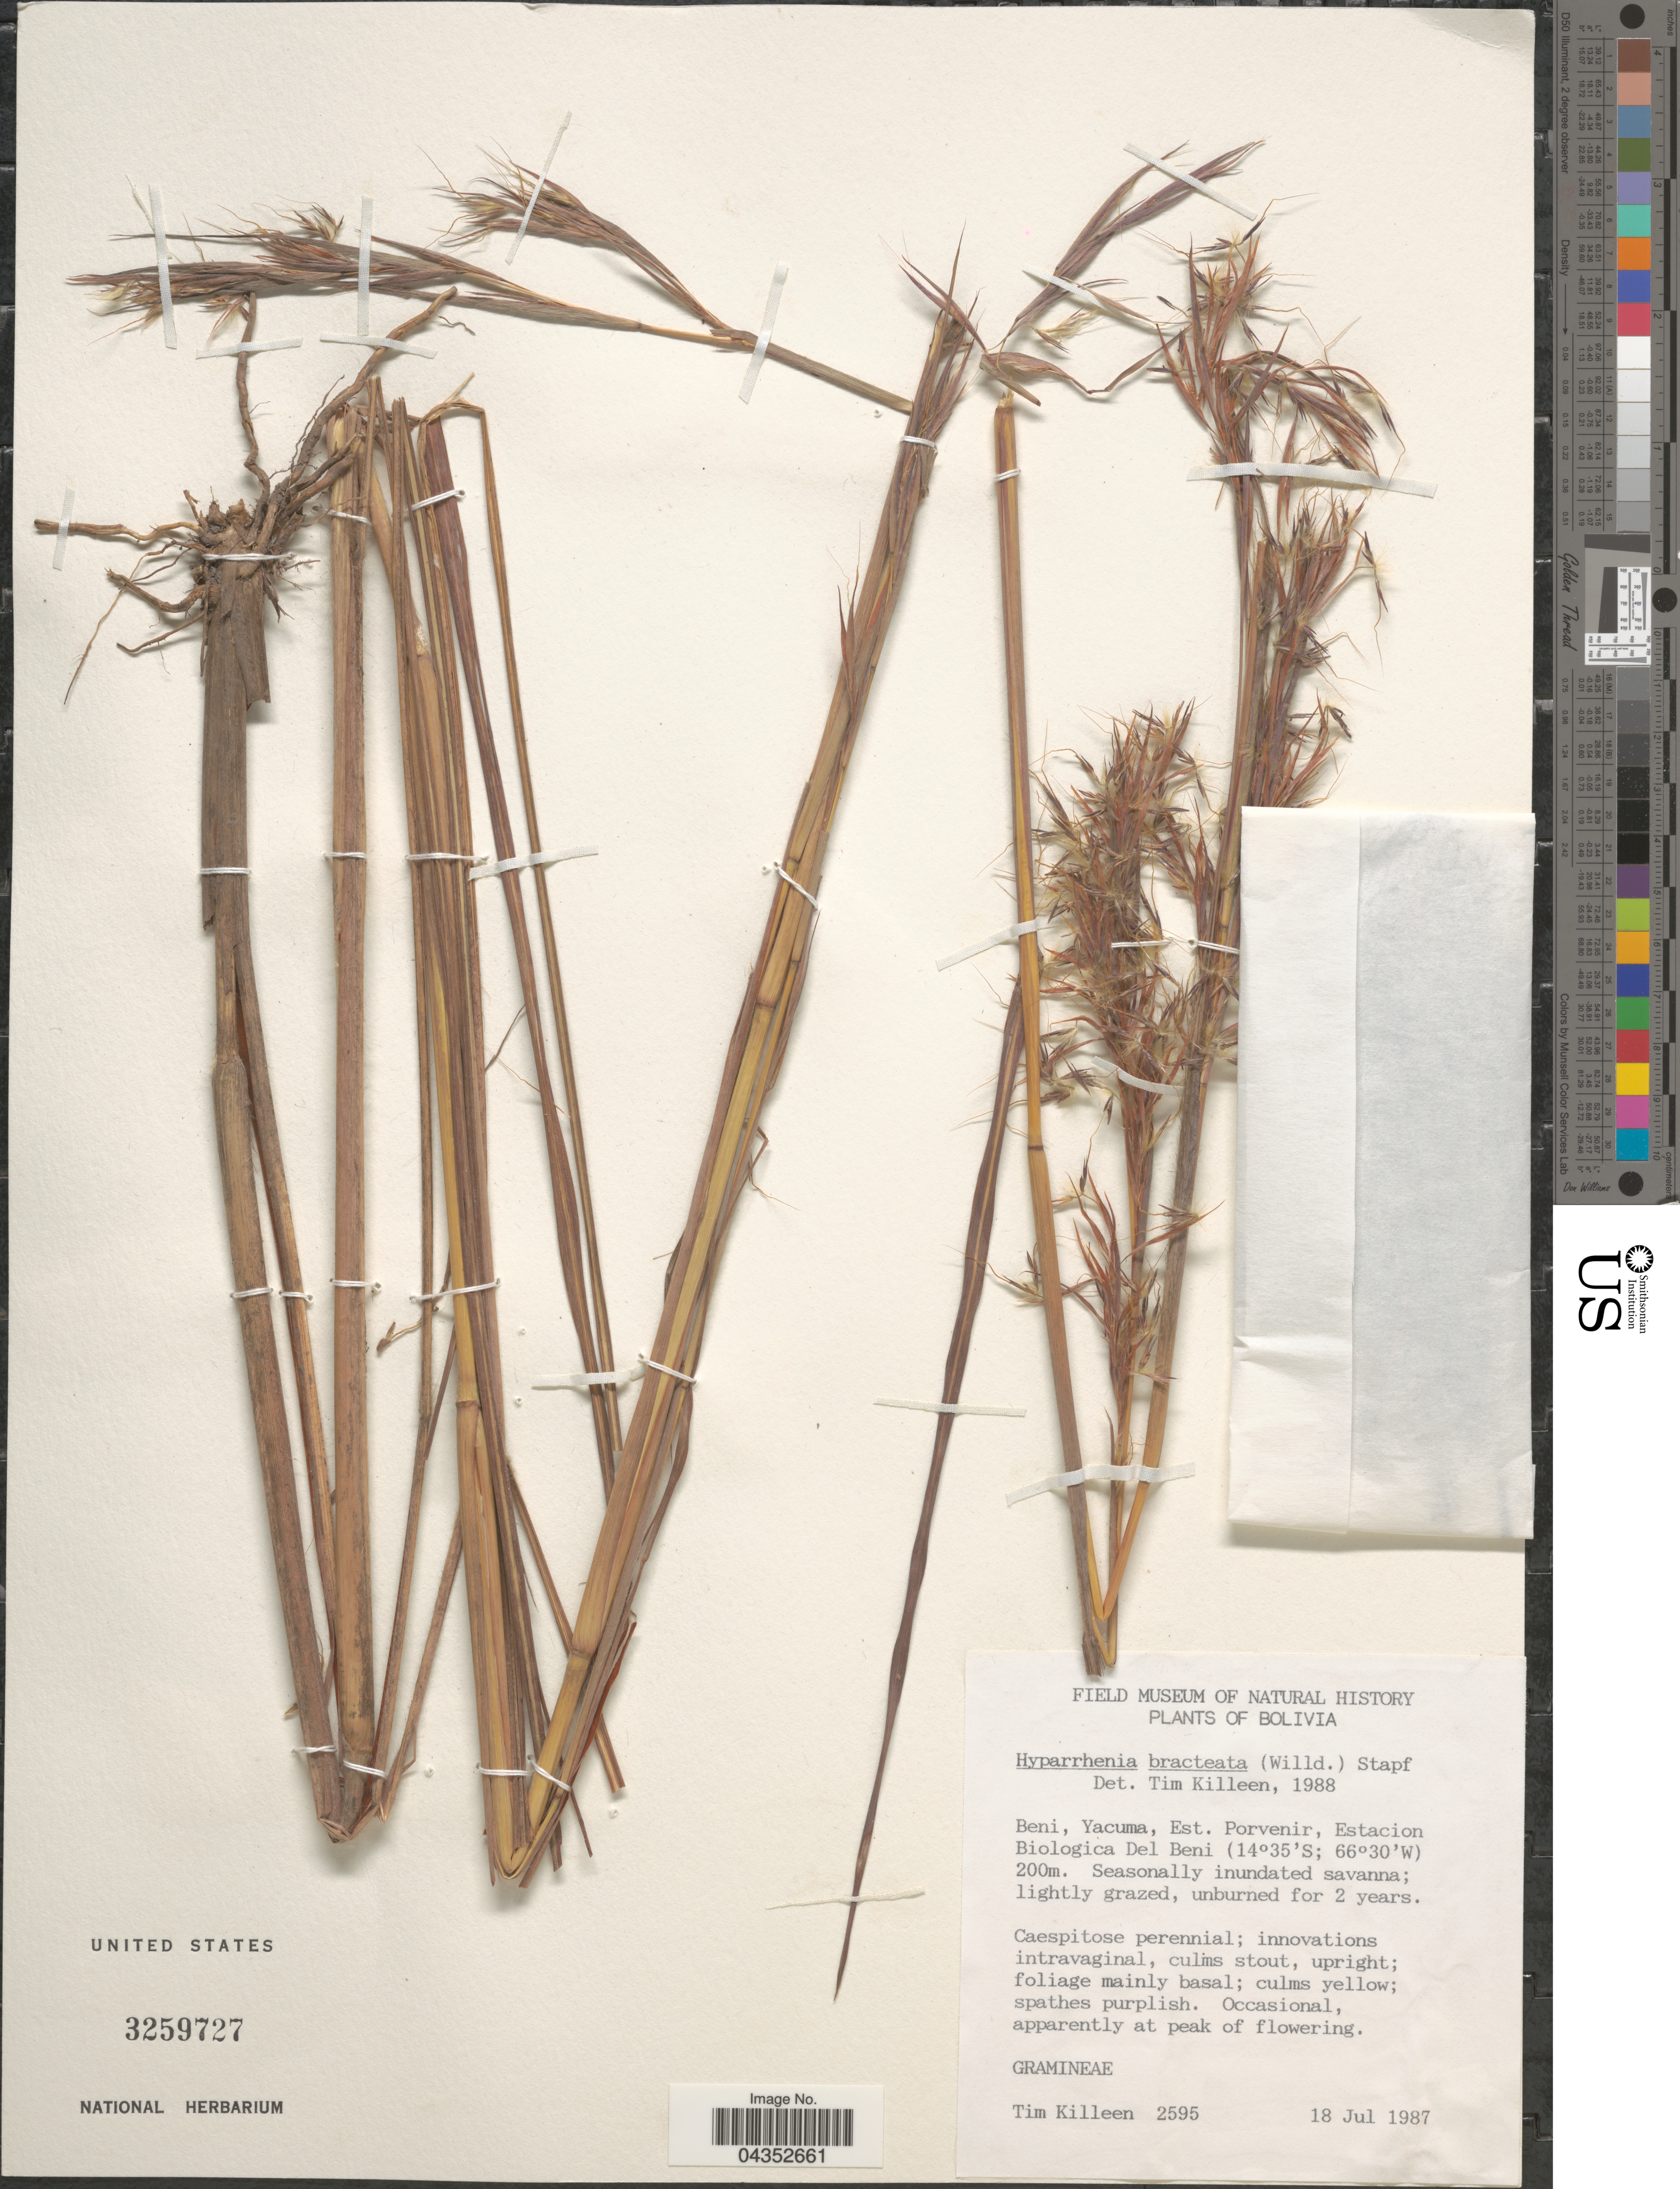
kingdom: Plantae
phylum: Tracheophyta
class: Liliopsida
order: Poales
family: Poaceae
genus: Hyparrhenia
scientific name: Hyparrhenia bracteata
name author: (Humb. & Bonpl.) Stapf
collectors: T. J. Killeen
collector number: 2595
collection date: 1987-07-18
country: Bolivia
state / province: Beni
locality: Beni, Yacuma, Est. Provenir, Estacion Biologica Del Beni.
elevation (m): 200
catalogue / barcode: US 3259727